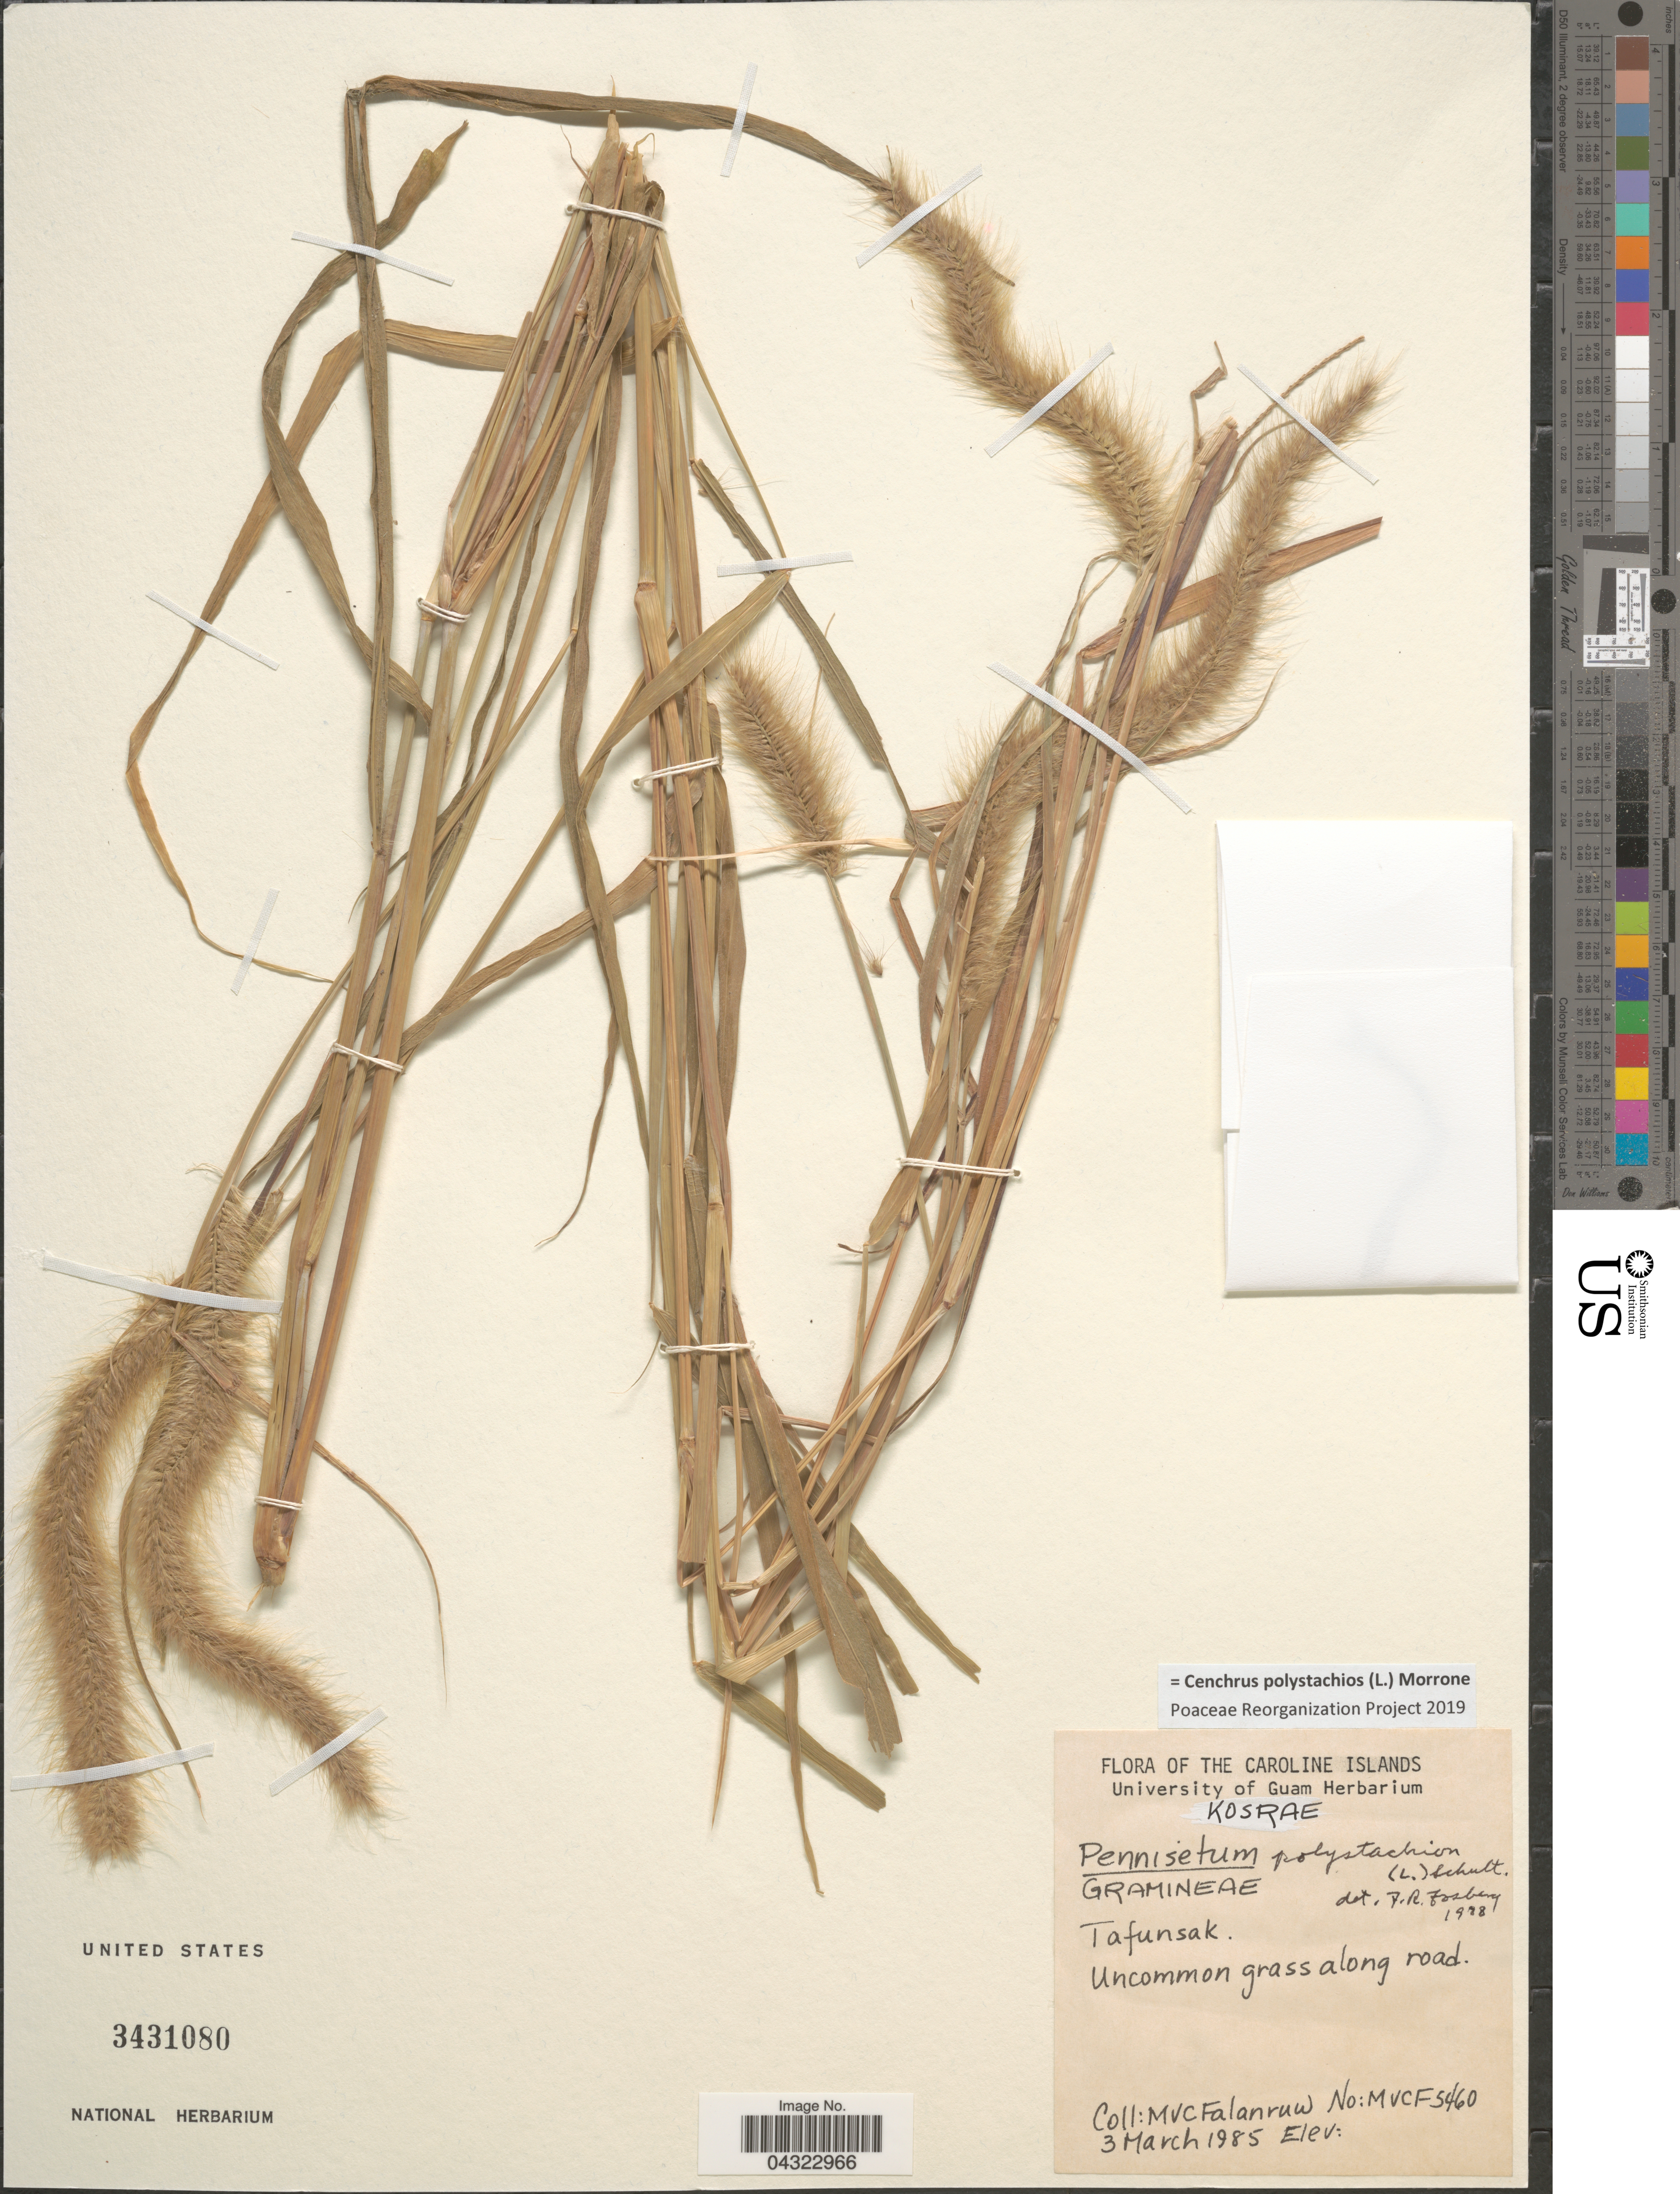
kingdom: Plantae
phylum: Tracheophyta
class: Liliopsida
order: Poales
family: Poaceae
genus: Cenchrus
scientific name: Cenchrus polystachios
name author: (L.) Morrone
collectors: M. V. Falanruw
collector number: MVCF5460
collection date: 1985-03-03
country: Micronesia, Federated States of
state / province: Kosrae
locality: The Caroline Islands. Tafunsak. Uncommon grass along road.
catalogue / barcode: US 3431080